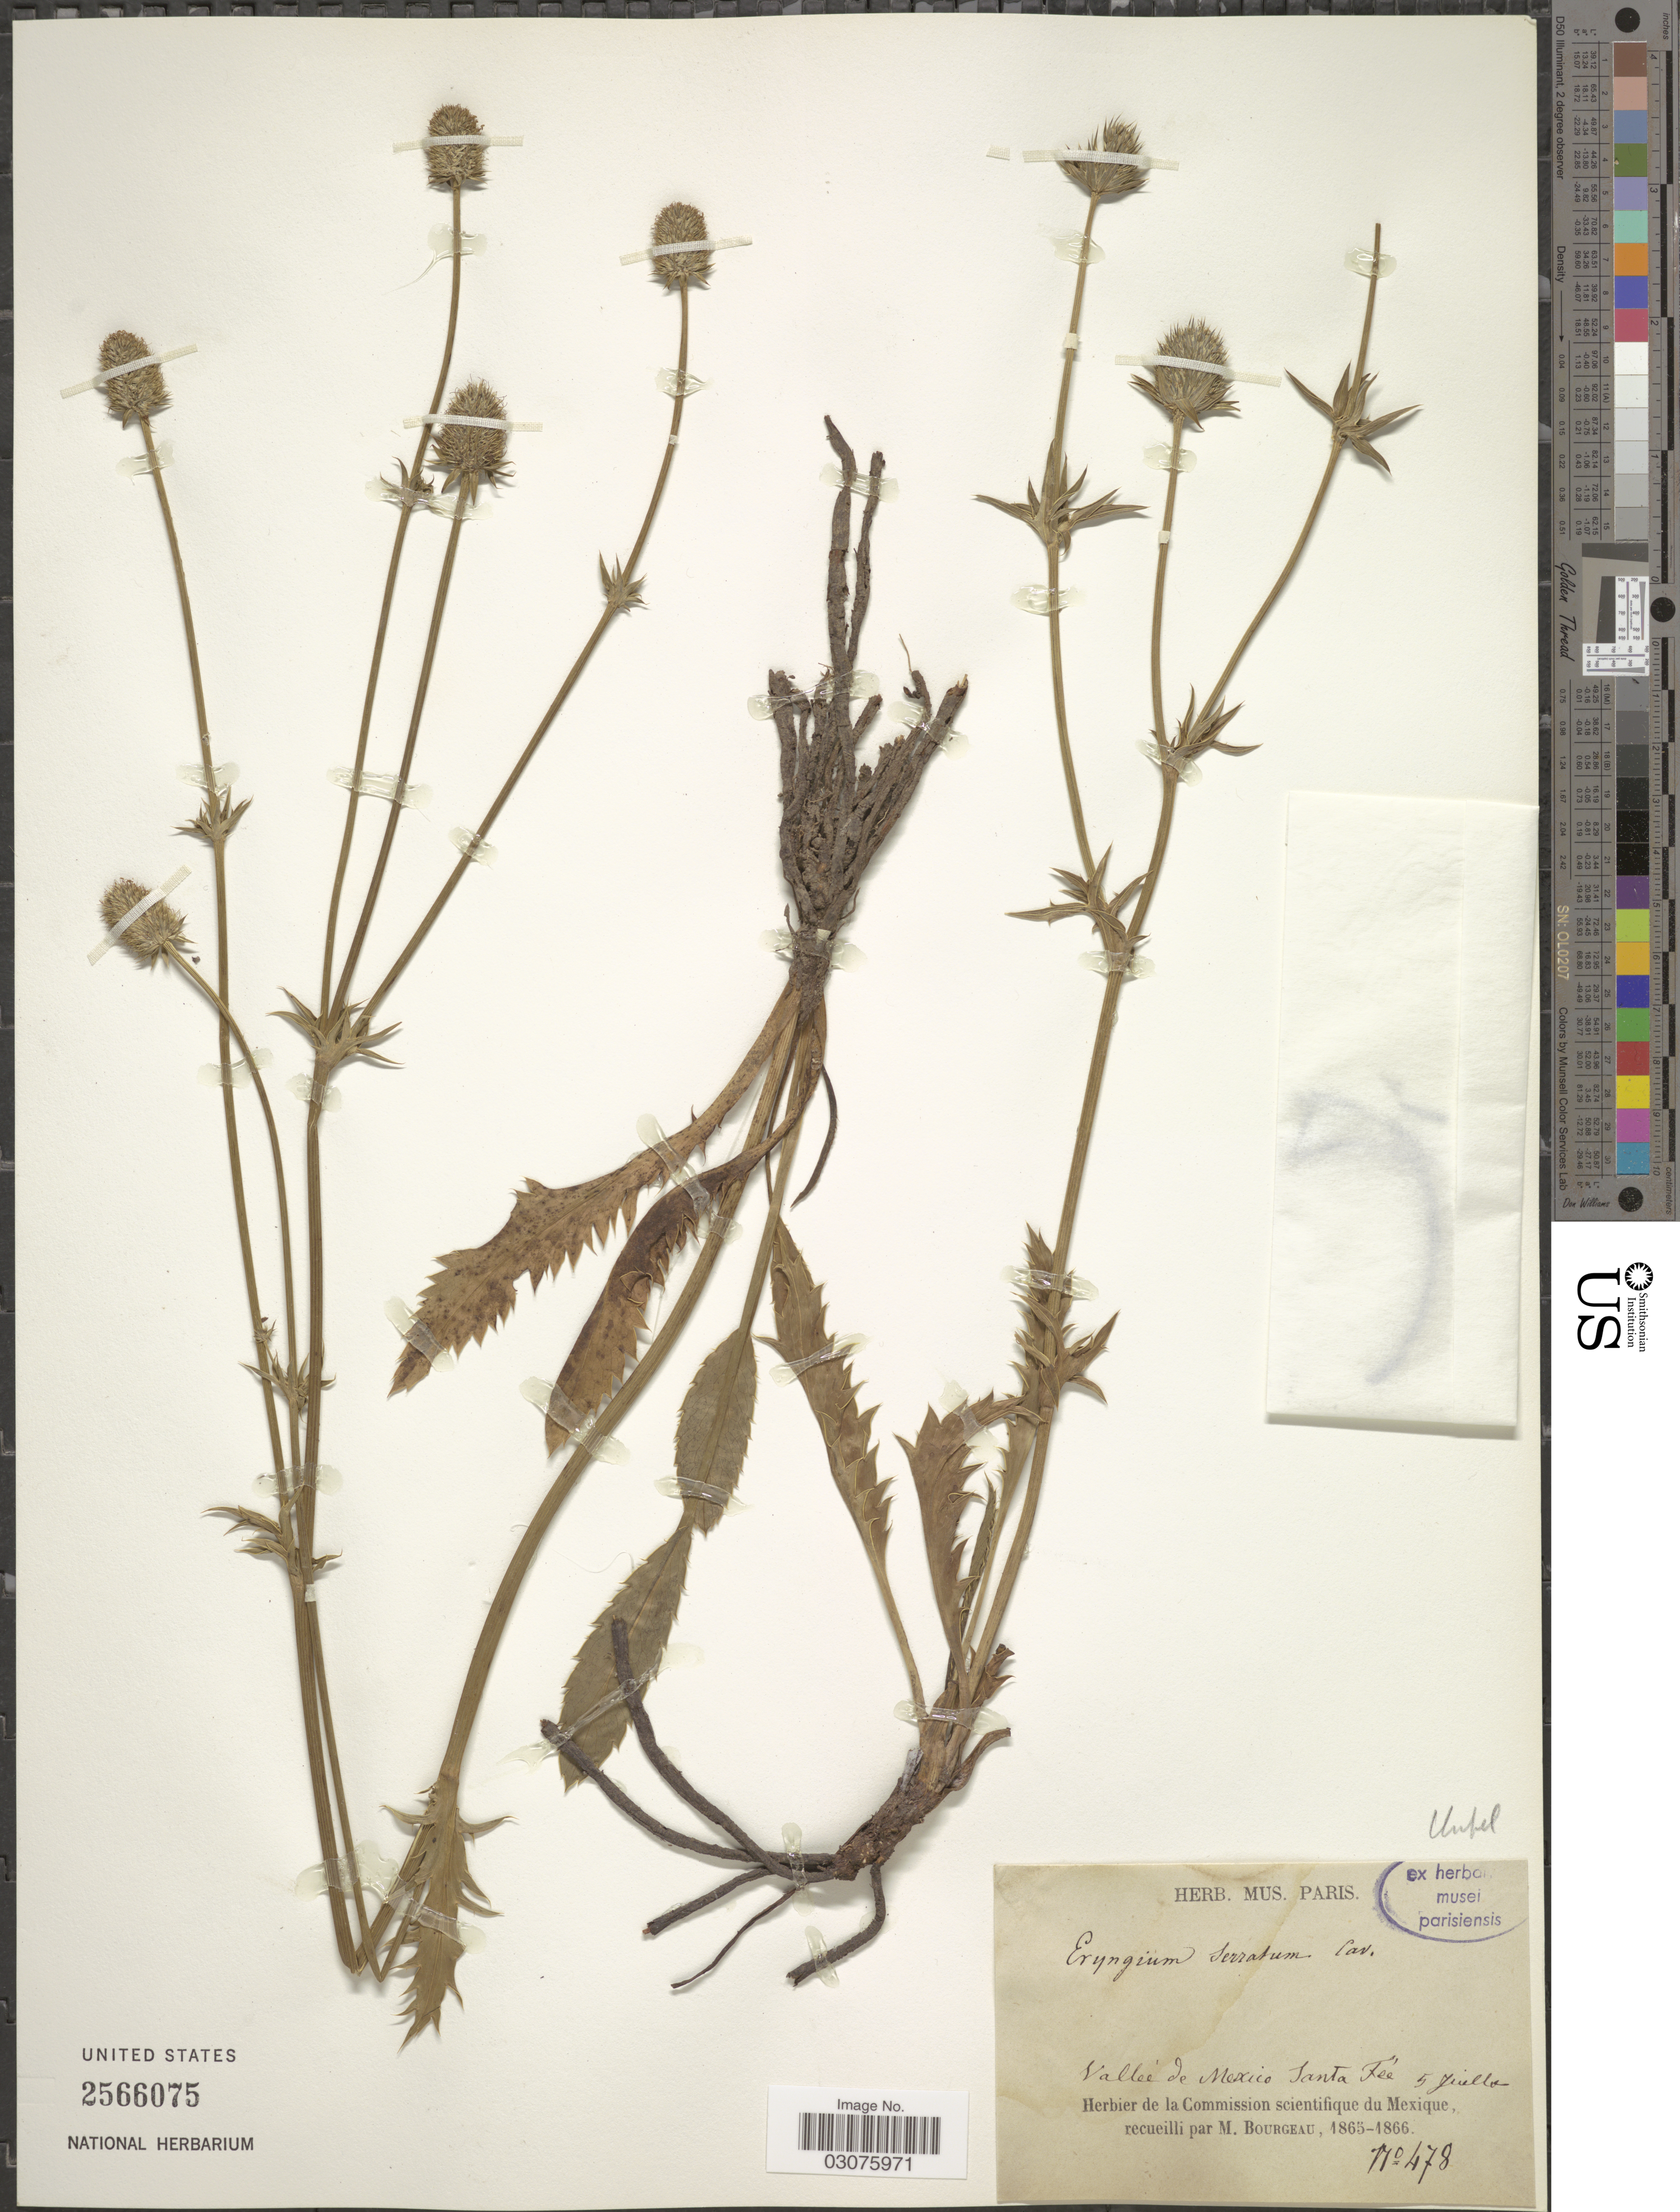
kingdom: Plantae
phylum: Tracheophyta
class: Magnoliopsida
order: Apiales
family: Apiaceae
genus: Eryngium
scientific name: Eryngium serratum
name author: Cav.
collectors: M. Bourgeau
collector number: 478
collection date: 1865-07-05/1866-07-05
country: Mexico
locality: Vallée de Mexico Santa Fée.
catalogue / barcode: US 2566075